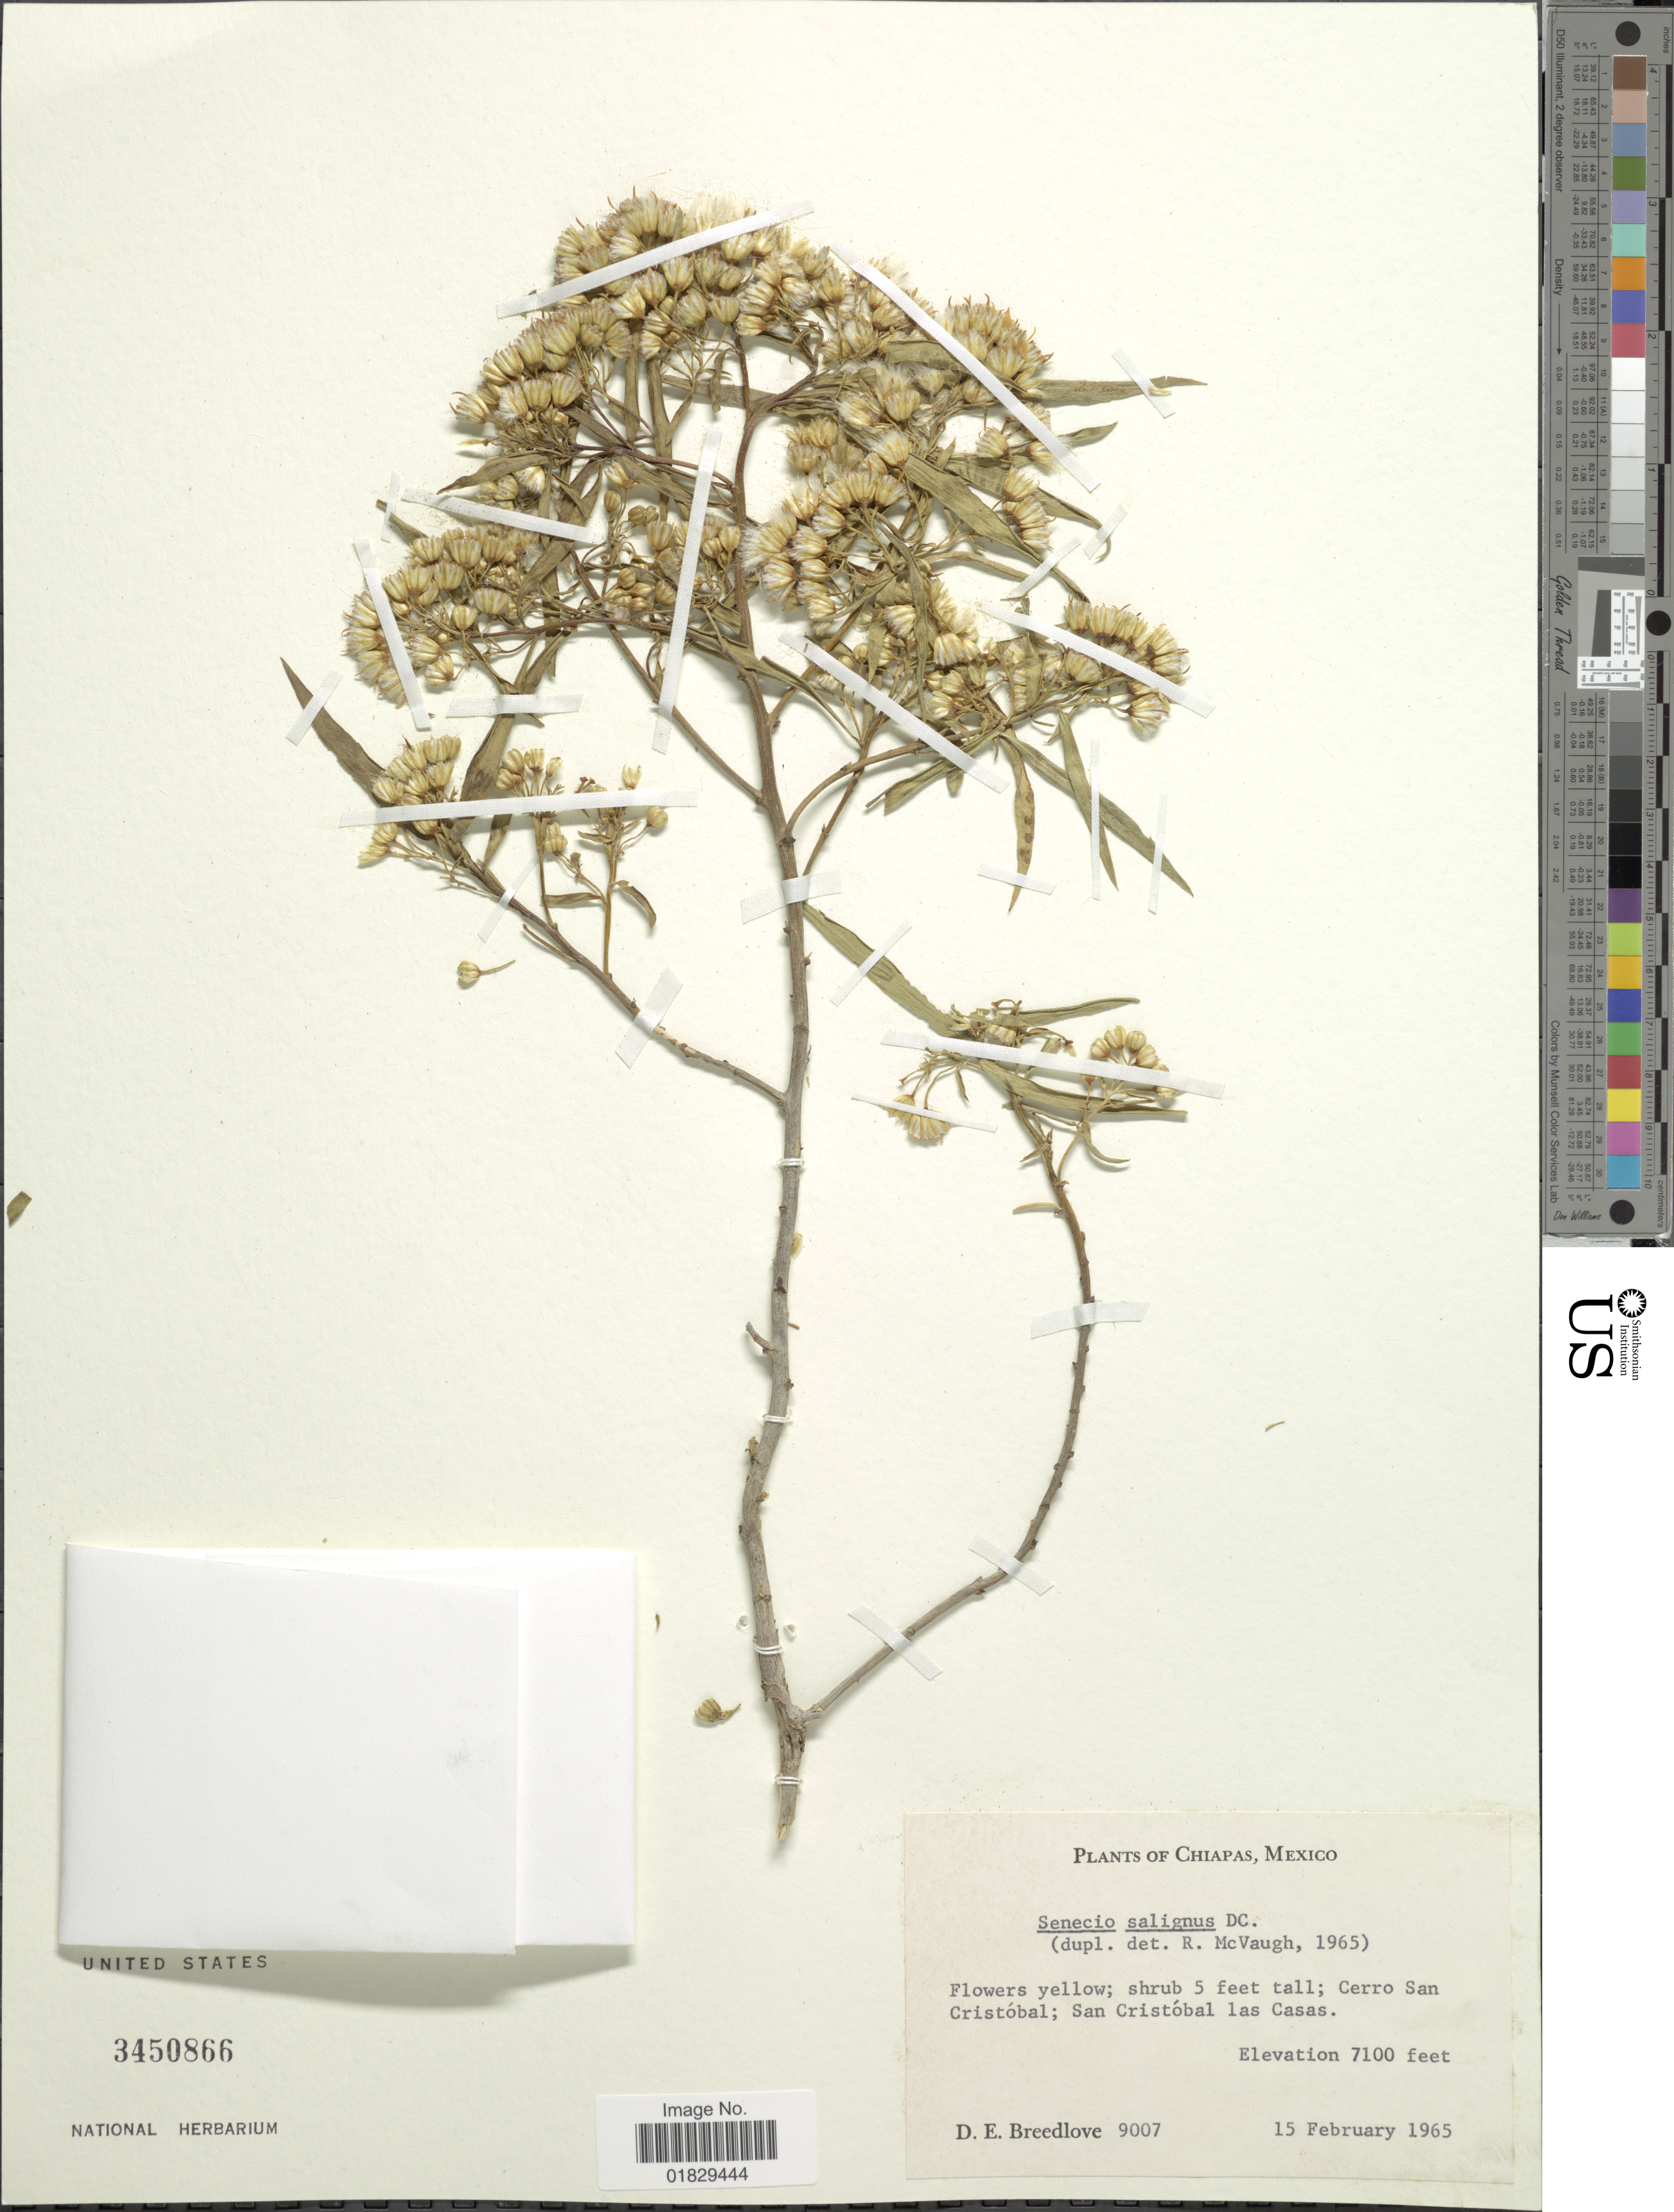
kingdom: Plantae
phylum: Tracheophyta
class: Magnoliopsida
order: Asterales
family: Asteraceae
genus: Barkleyanthus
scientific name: Barkleyanthus salicifolius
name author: (Kunth) H. Rob. & Brettell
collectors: D. E. Breedlove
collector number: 9007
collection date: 1965-02-15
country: Mexico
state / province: Chiapas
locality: Cerro San Cristóbal; San Cristóbal las Casas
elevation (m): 2164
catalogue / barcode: US 3450866